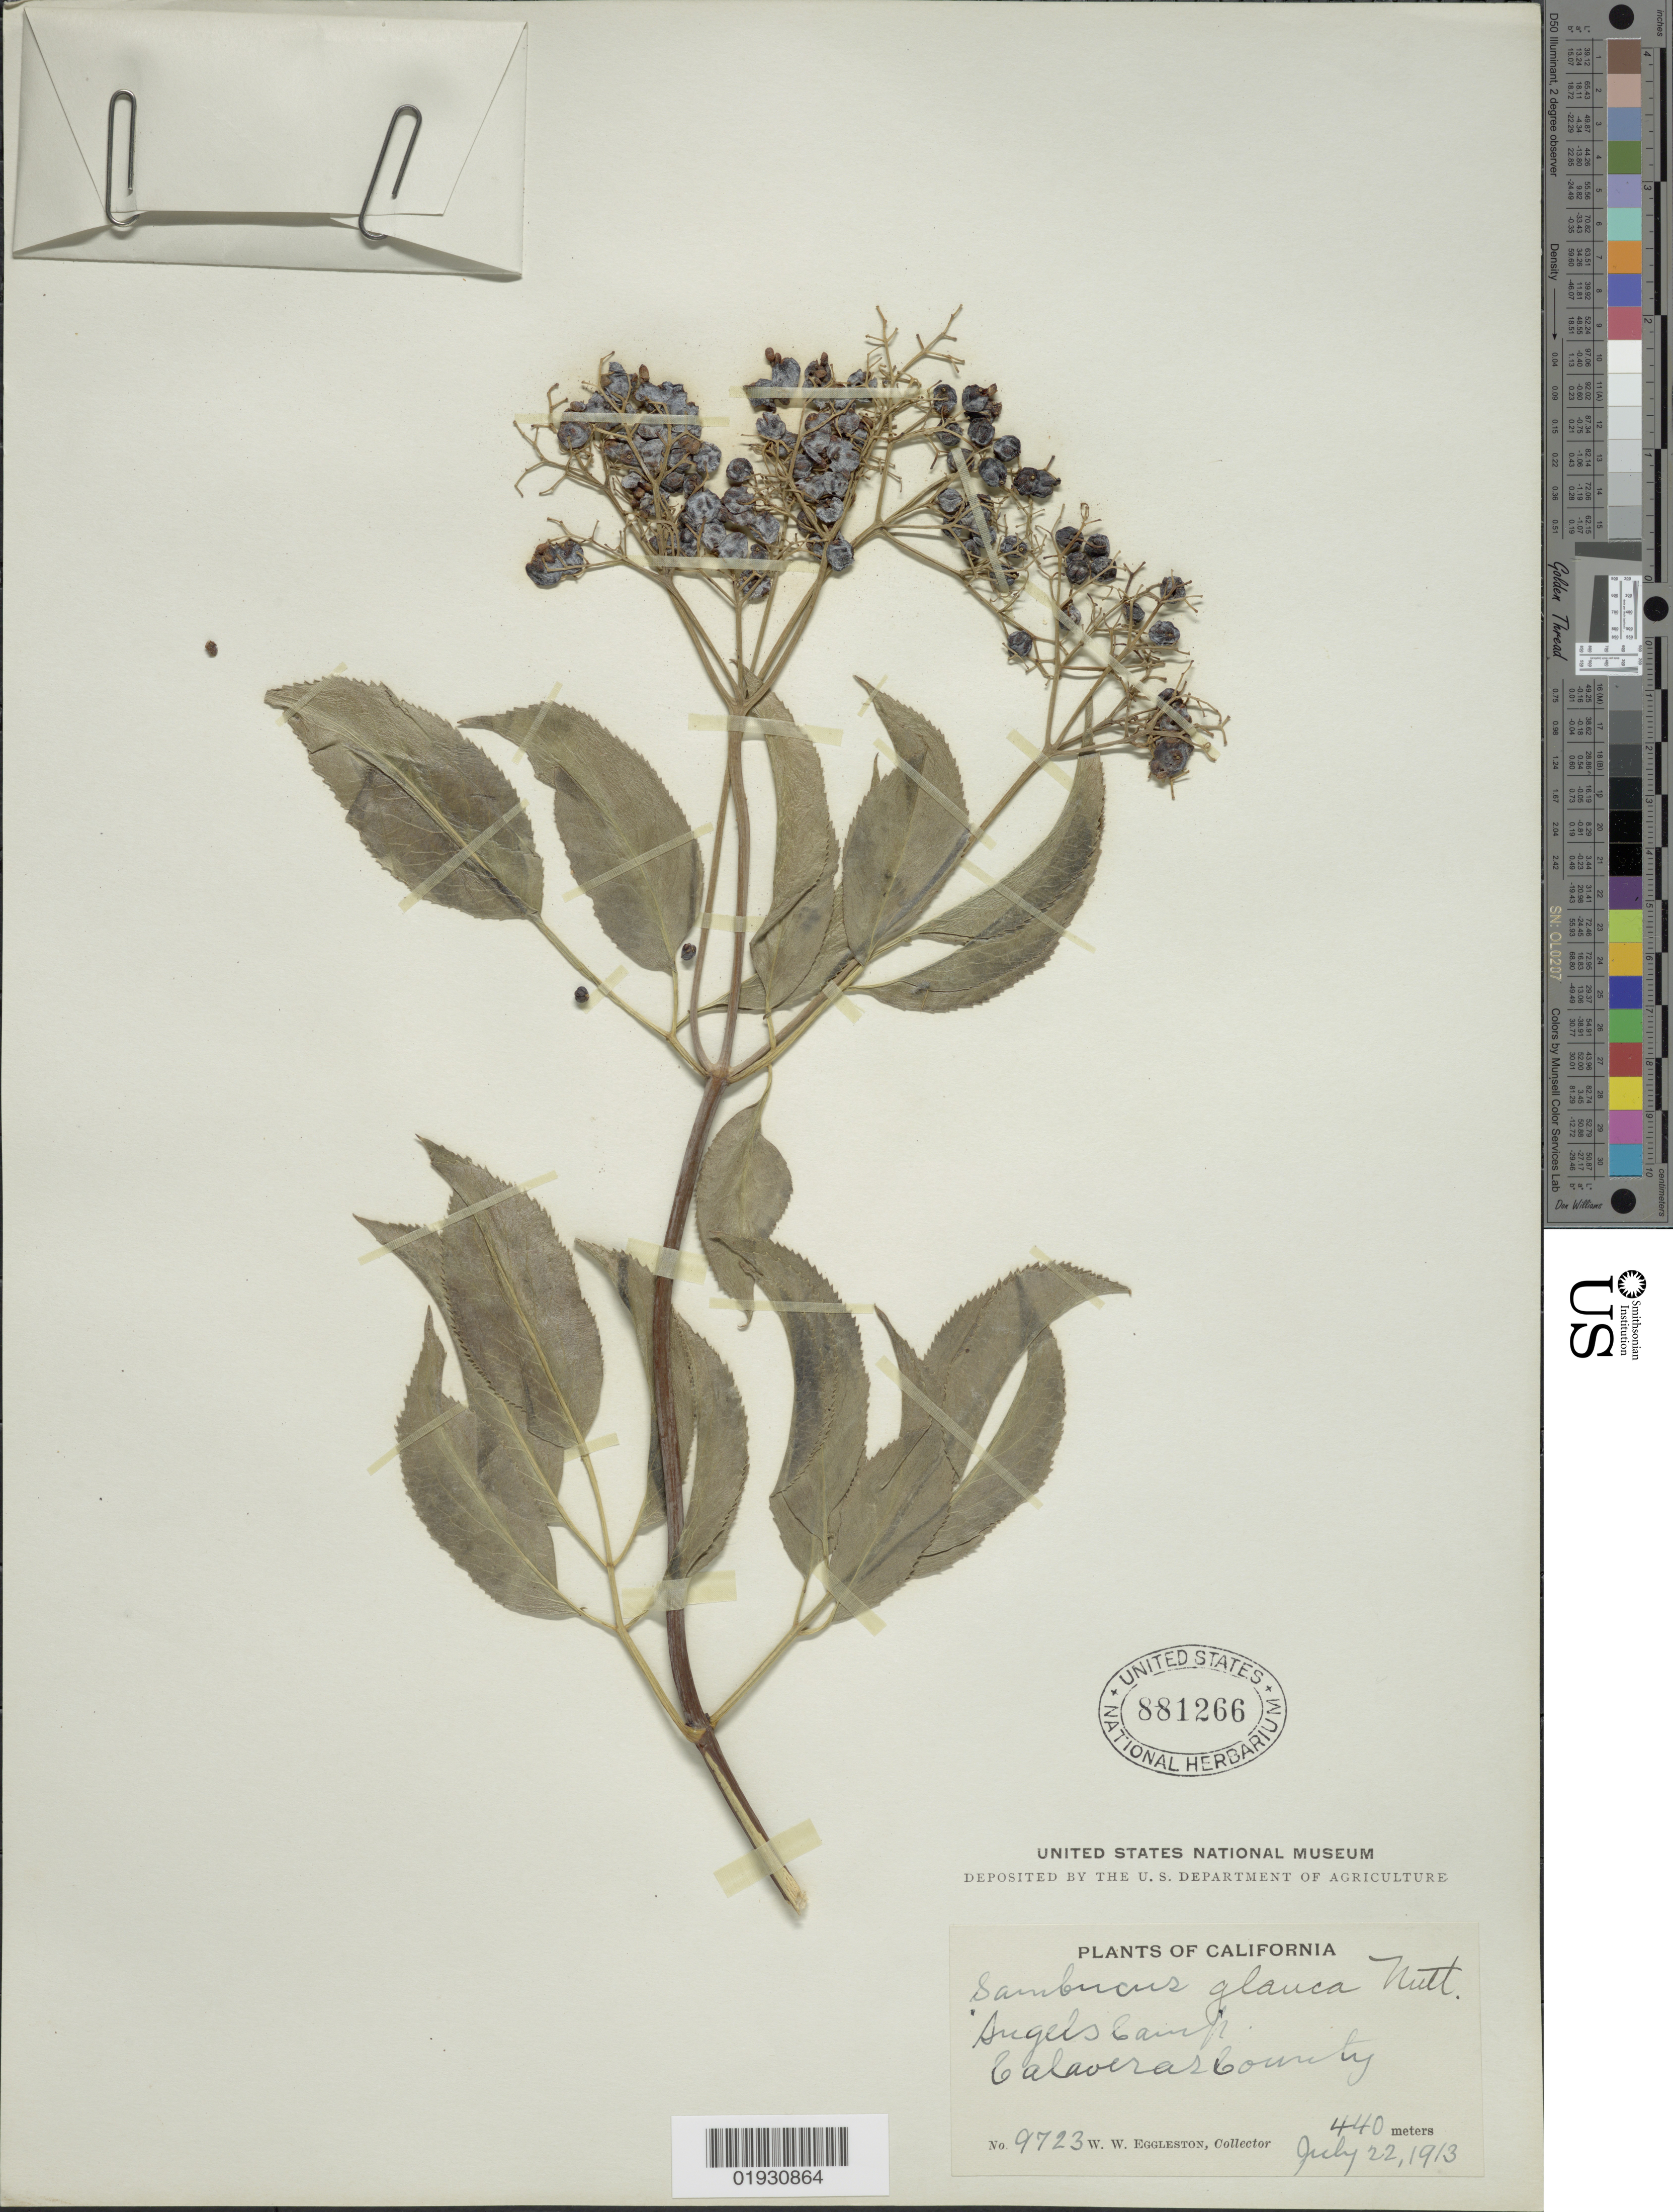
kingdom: Plantae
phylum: Tracheophyta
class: Magnoliopsida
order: Dipsacales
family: Viburnaceae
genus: Sambucus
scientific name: Sambucus cerulea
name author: Raf.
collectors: W. W. Eggleston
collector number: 9723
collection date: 1913-07-22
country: United States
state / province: California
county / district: Calaveras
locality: Sugels Camp. Calaveras County.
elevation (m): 440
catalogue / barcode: US 881266